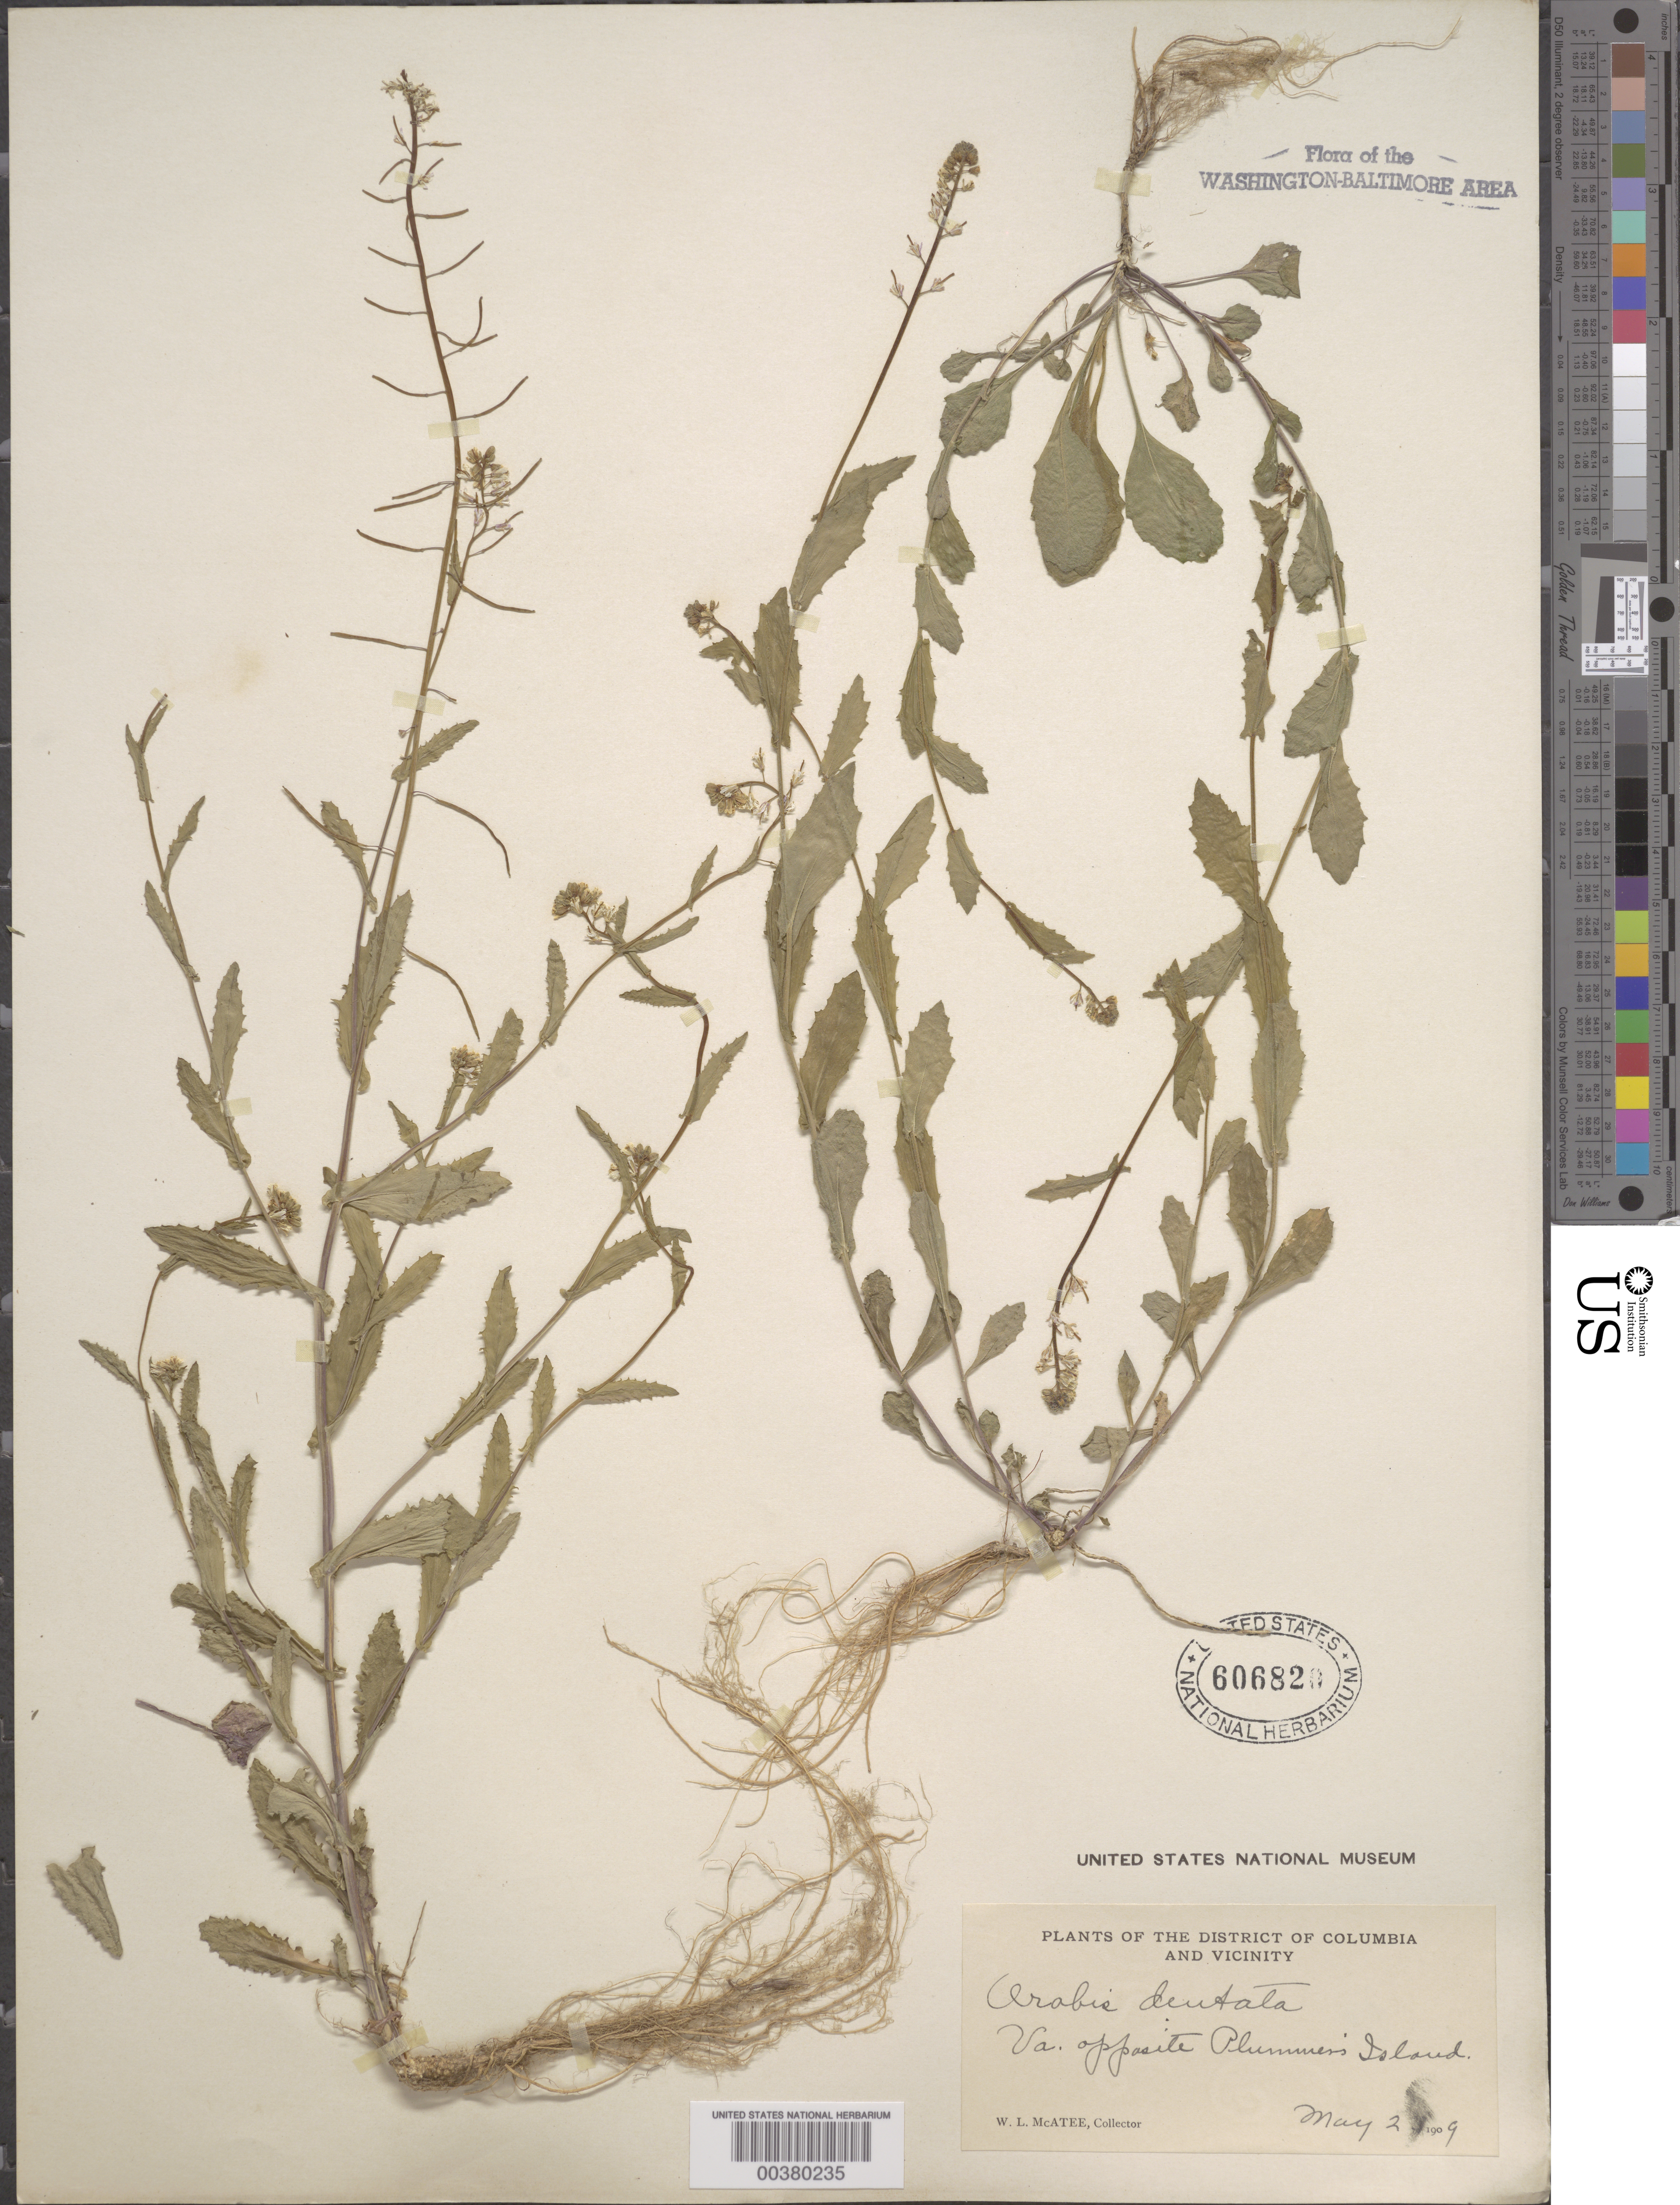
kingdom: Plantae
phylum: Tracheophyta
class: Magnoliopsida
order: Brassicales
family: Brassicaceae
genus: Boechera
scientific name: Boechera shortii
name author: (Fernald) Al-Shehbaz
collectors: W. McAtee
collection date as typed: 02 May 1909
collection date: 1909-05-02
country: United States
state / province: Virginia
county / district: Fairfax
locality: opposite Plummers Island C. & O. Canal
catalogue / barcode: US 606820